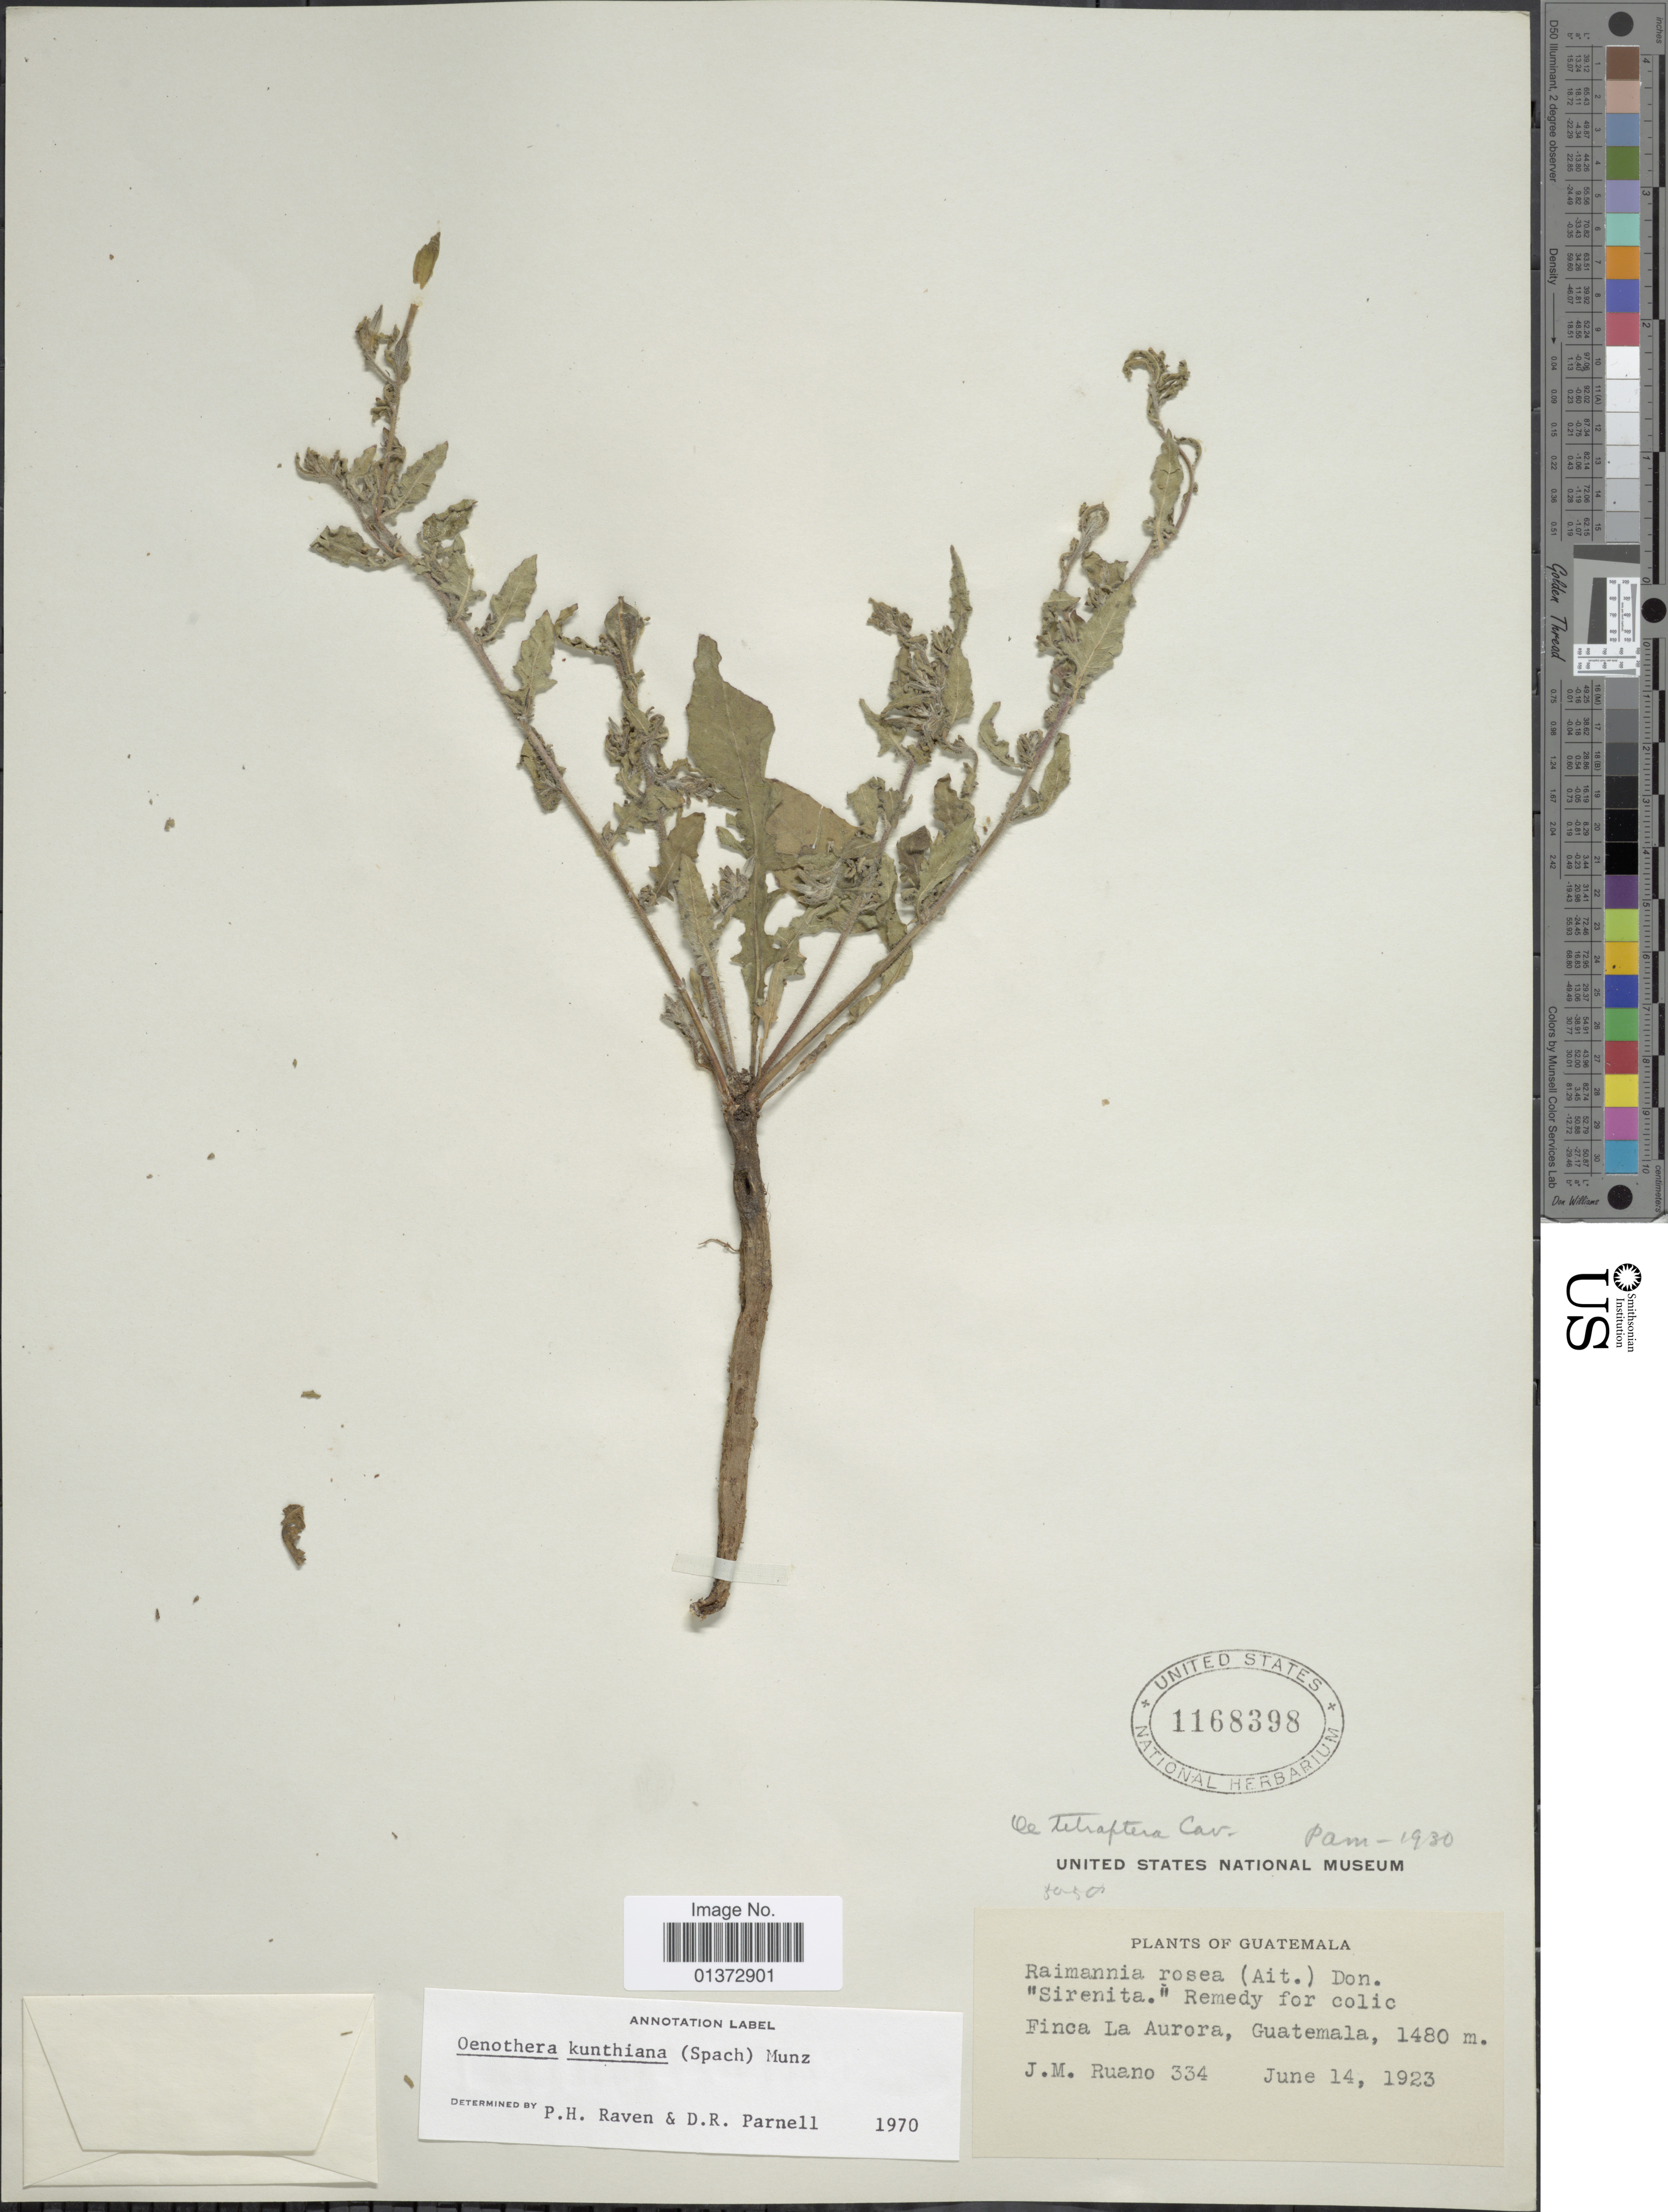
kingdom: Plantae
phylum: Tracheophyta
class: Magnoliopsida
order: Myrtales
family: Onagraceae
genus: Oenothera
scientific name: Oenothera kunthiana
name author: (Spach) Munz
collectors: J. Ruano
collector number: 334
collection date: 1923-06-14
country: Guatemala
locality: Finca La Aurora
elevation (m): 1480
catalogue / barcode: US 1168398